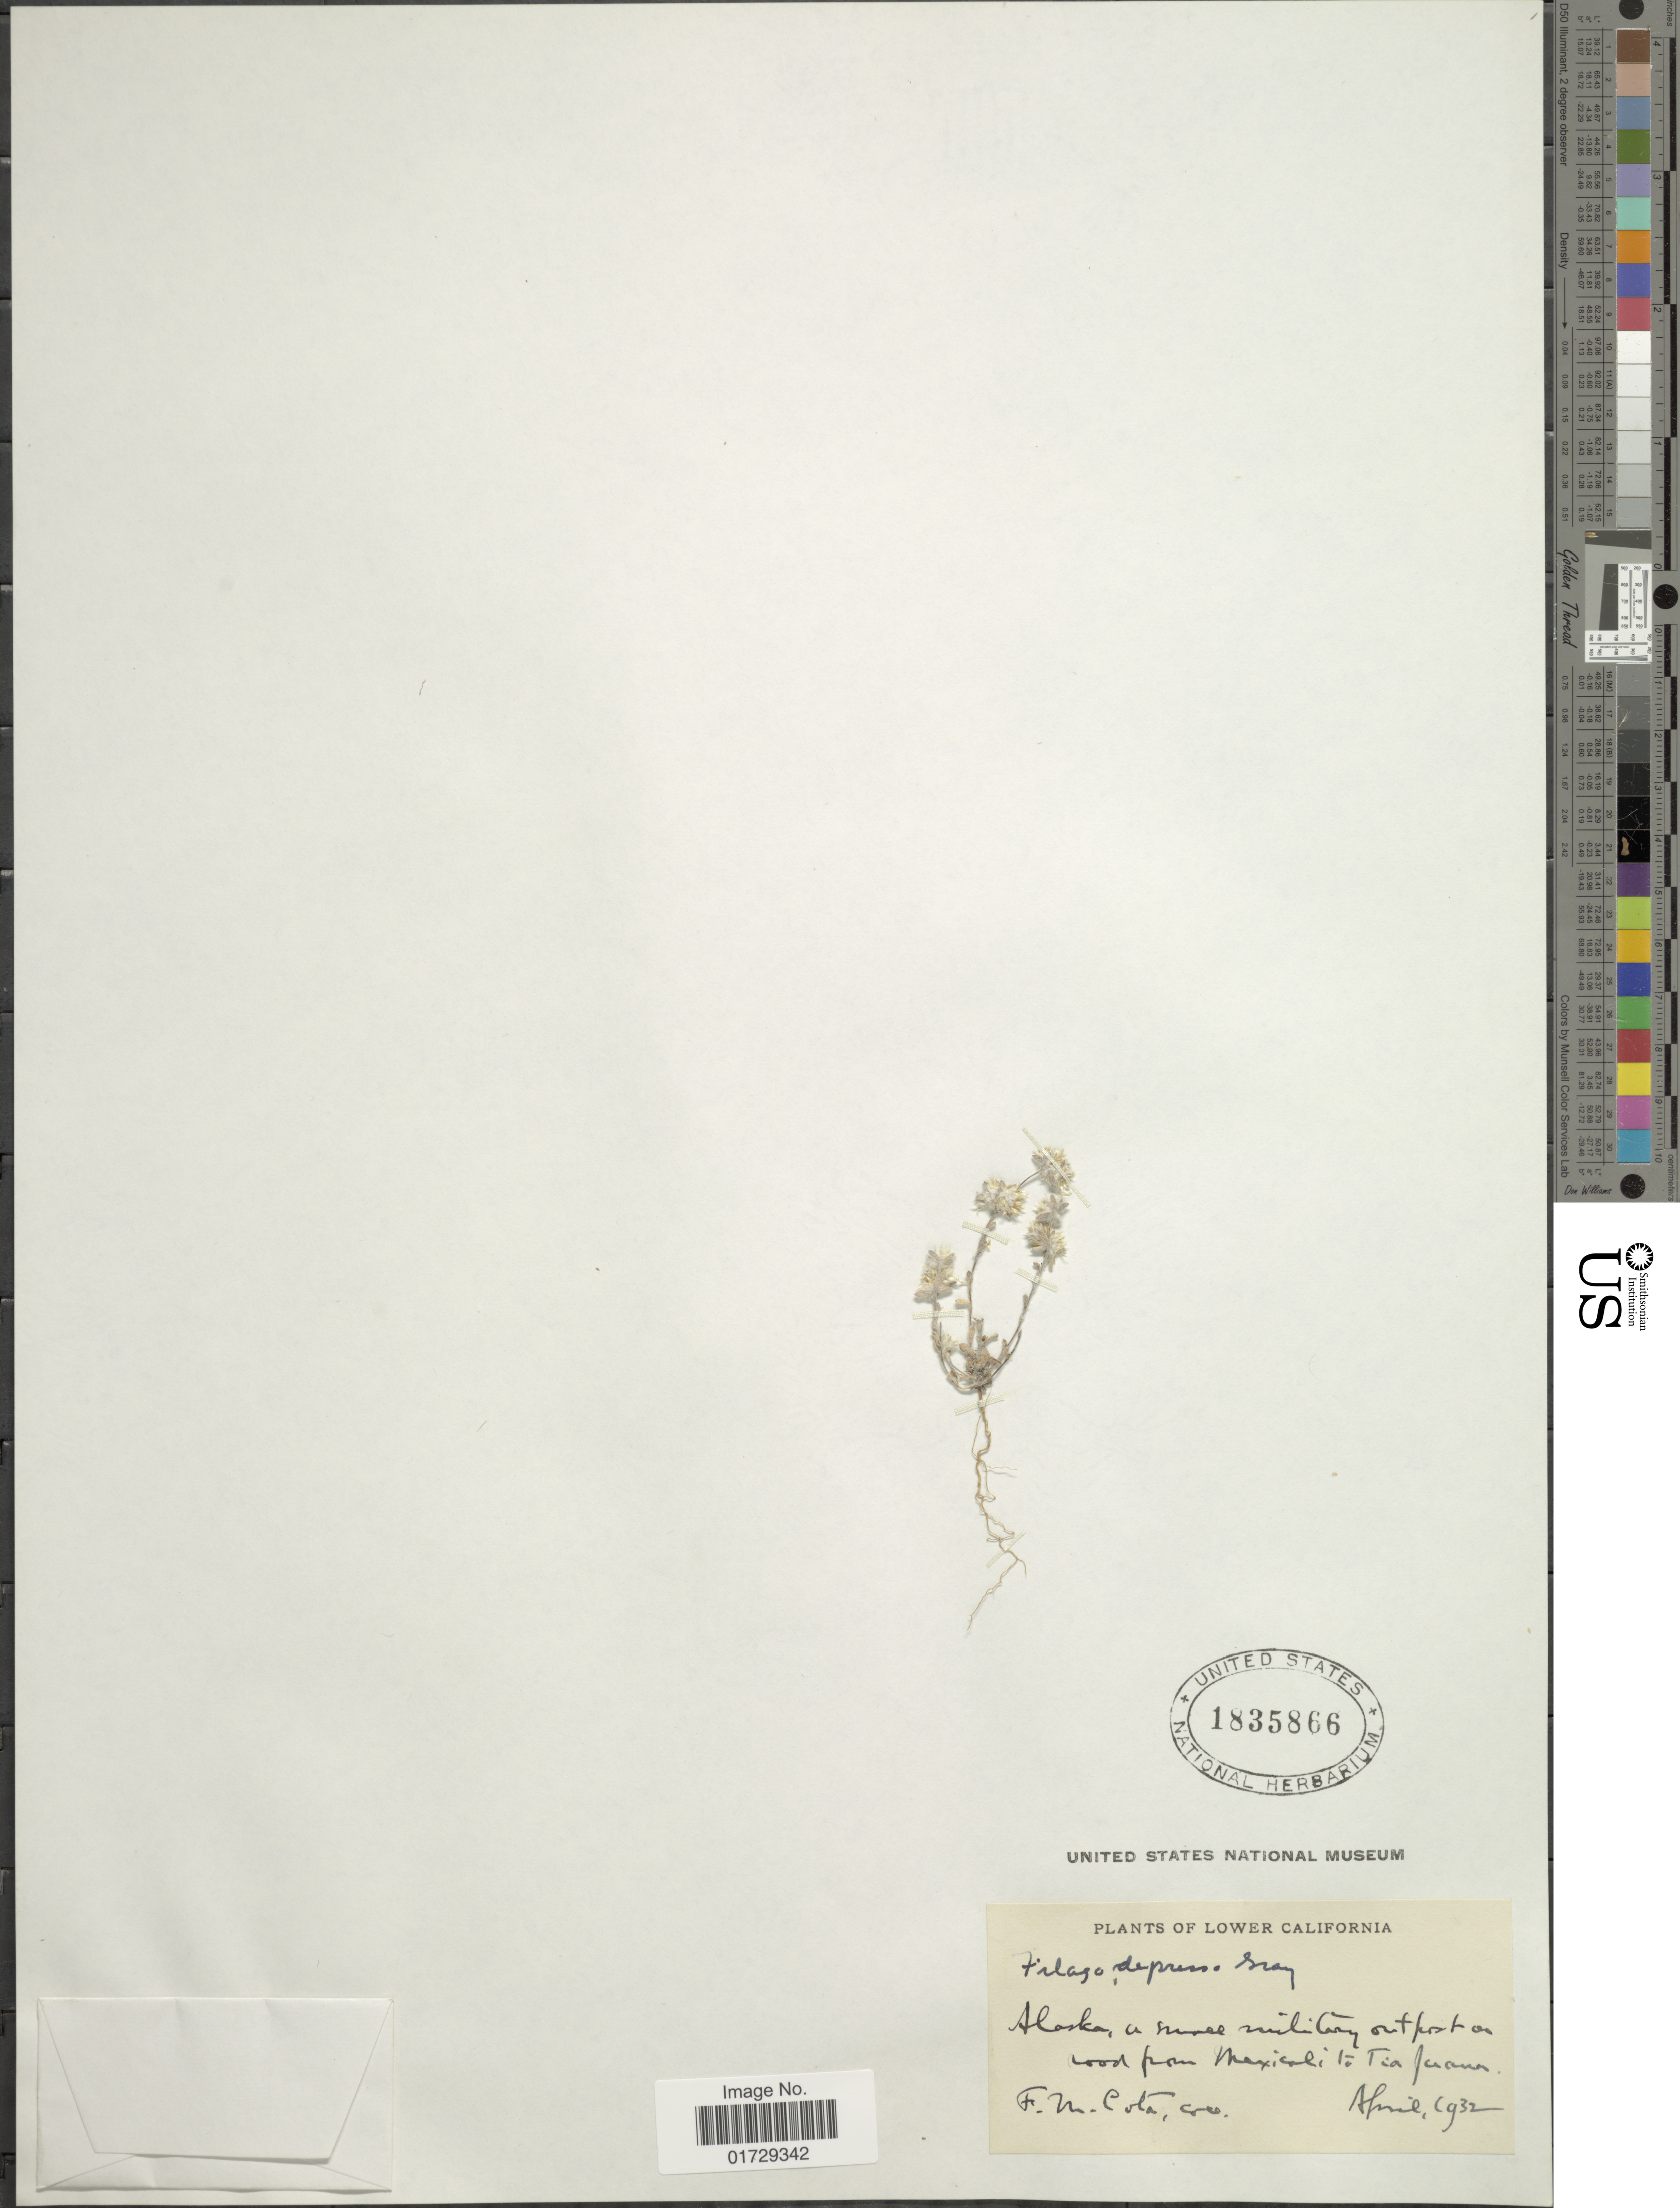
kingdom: Plantae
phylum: Tracheophyta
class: Magnoliopsida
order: Asterales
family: Asteraceae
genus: Filago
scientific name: Filago depressa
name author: A. Gray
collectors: F. Cota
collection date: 1932-04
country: Mexico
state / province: Baja California Norte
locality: Lower California, Alaska, a small military outpost on road from Mexicali to Tia Juana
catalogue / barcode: US 1835866